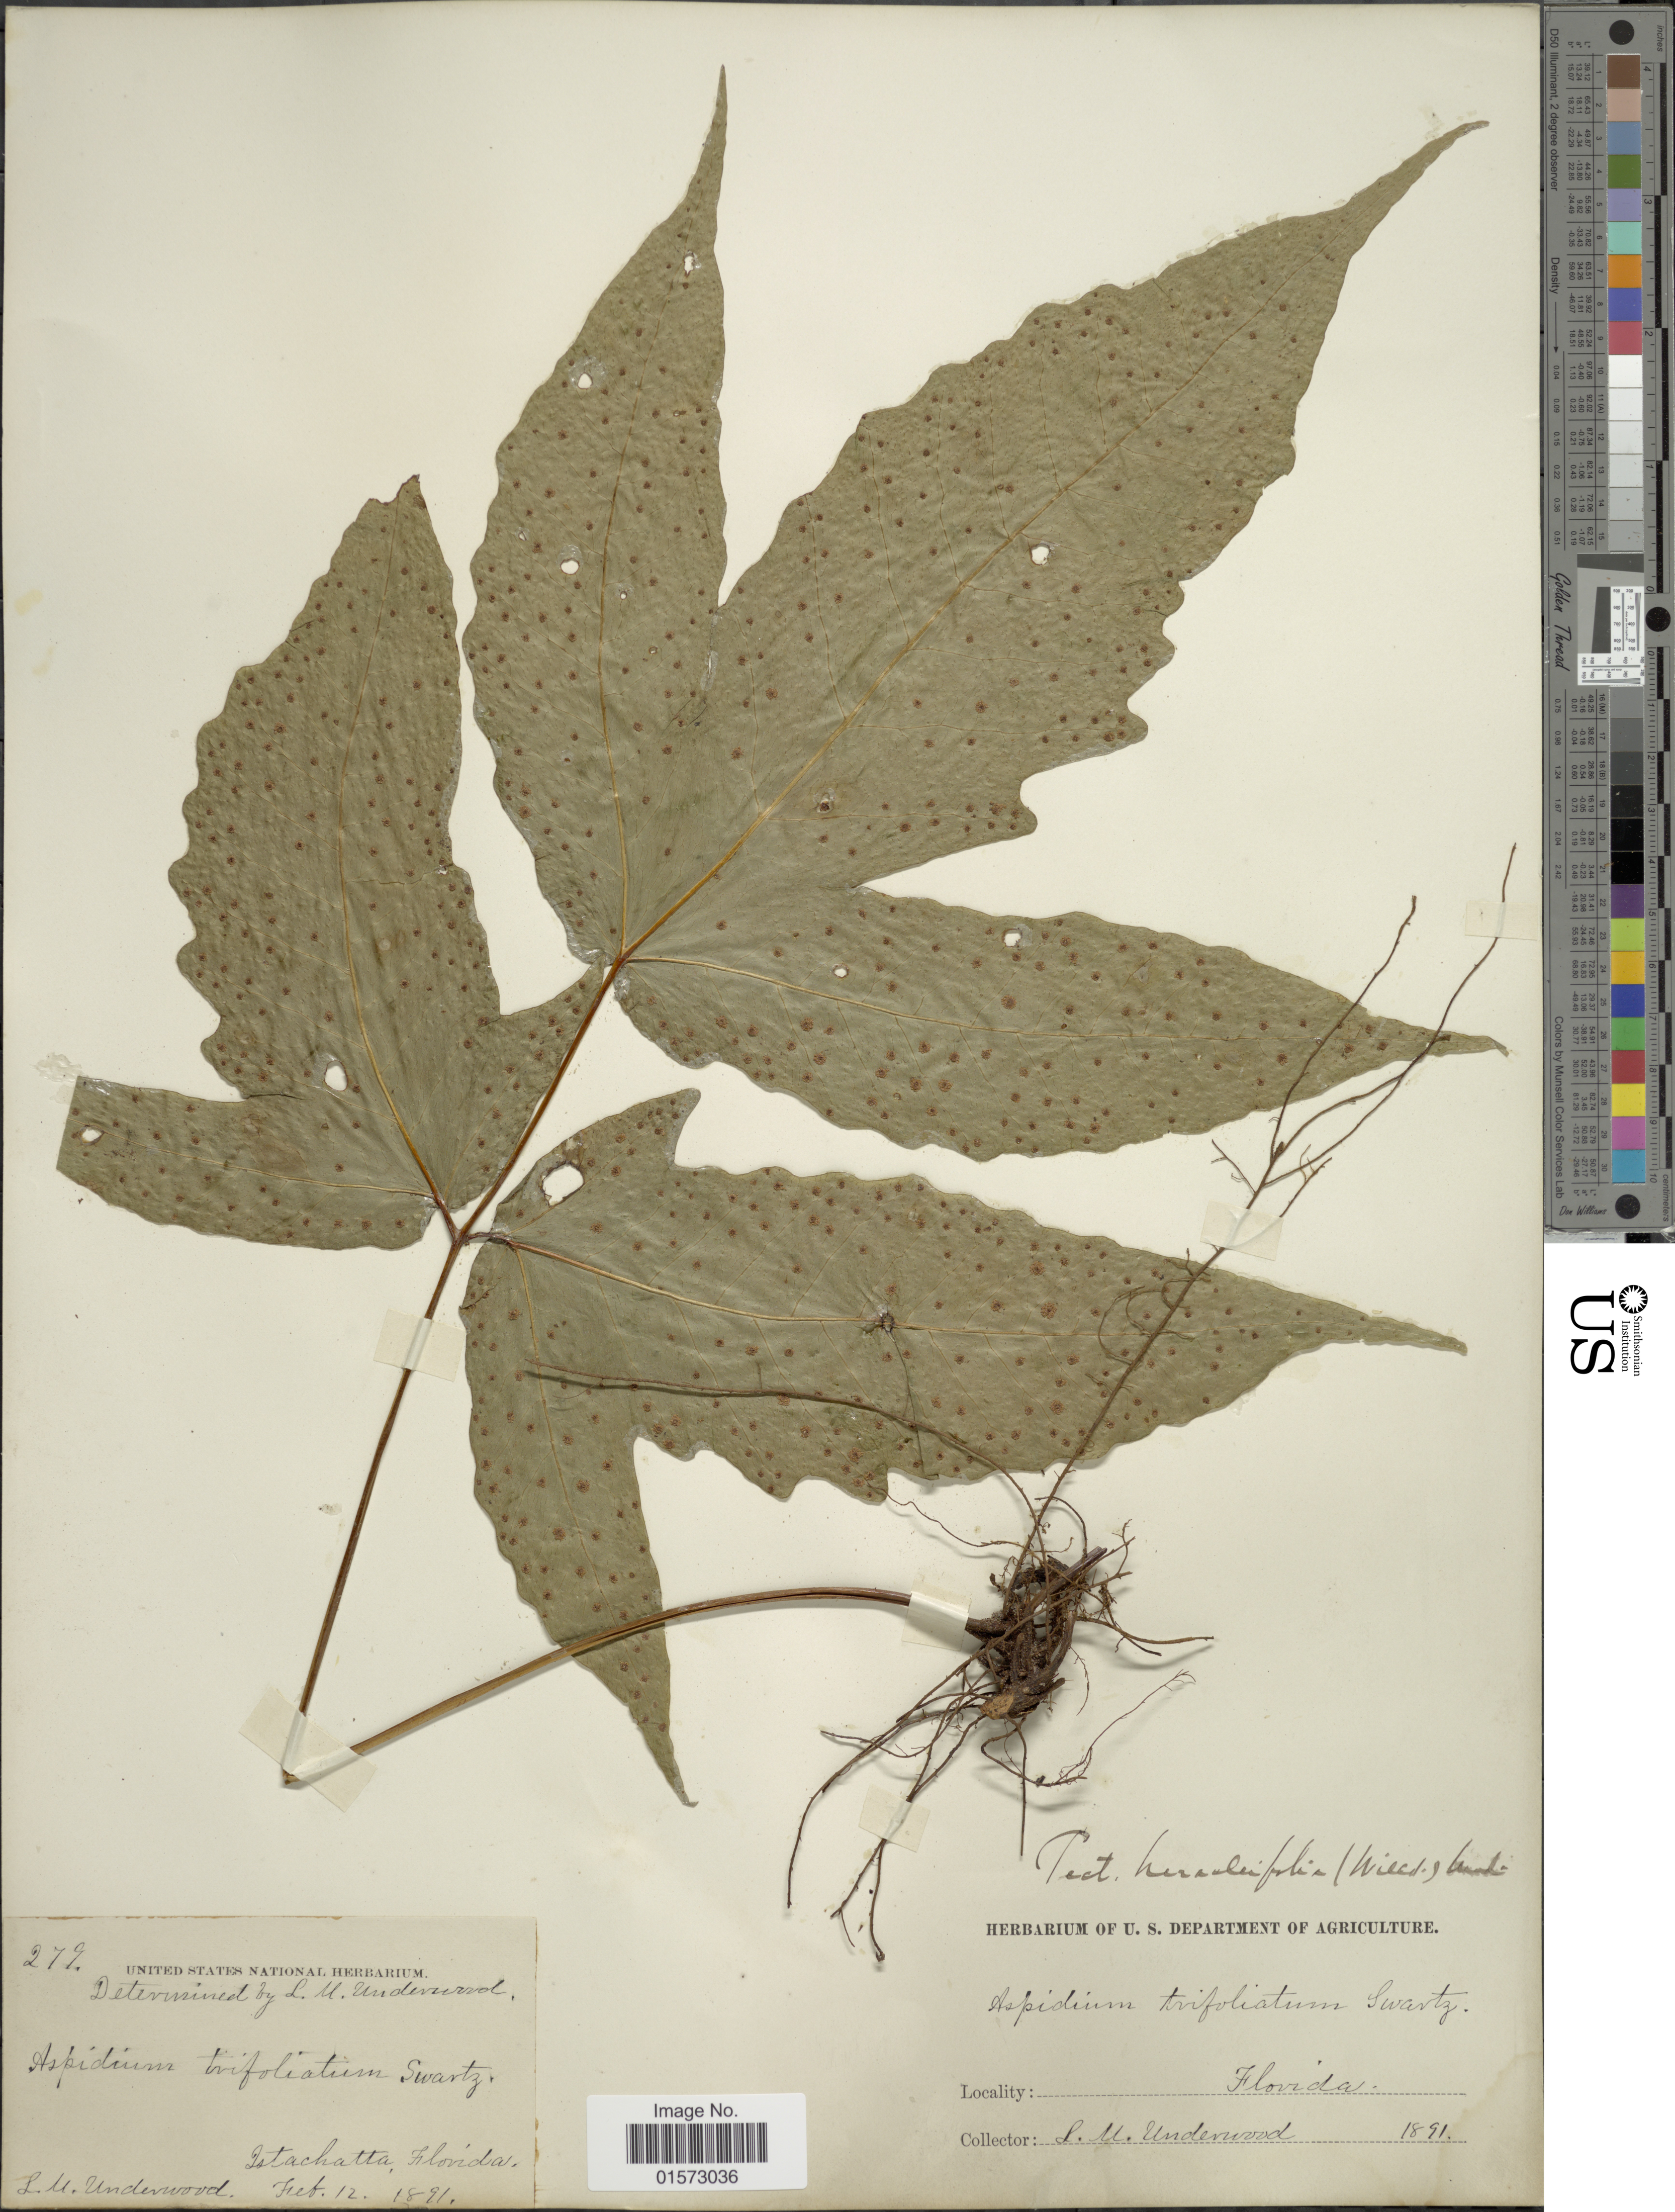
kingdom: Plantae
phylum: Tracheophyta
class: Polypodiopsida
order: Polypodiales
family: Tectariaceae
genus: Tectaria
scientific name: Tectaria heracleifolia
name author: (Willd.) Underw.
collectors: L. M. Underwood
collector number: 279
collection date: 1891-02-12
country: United States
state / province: Florida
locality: Istachatta